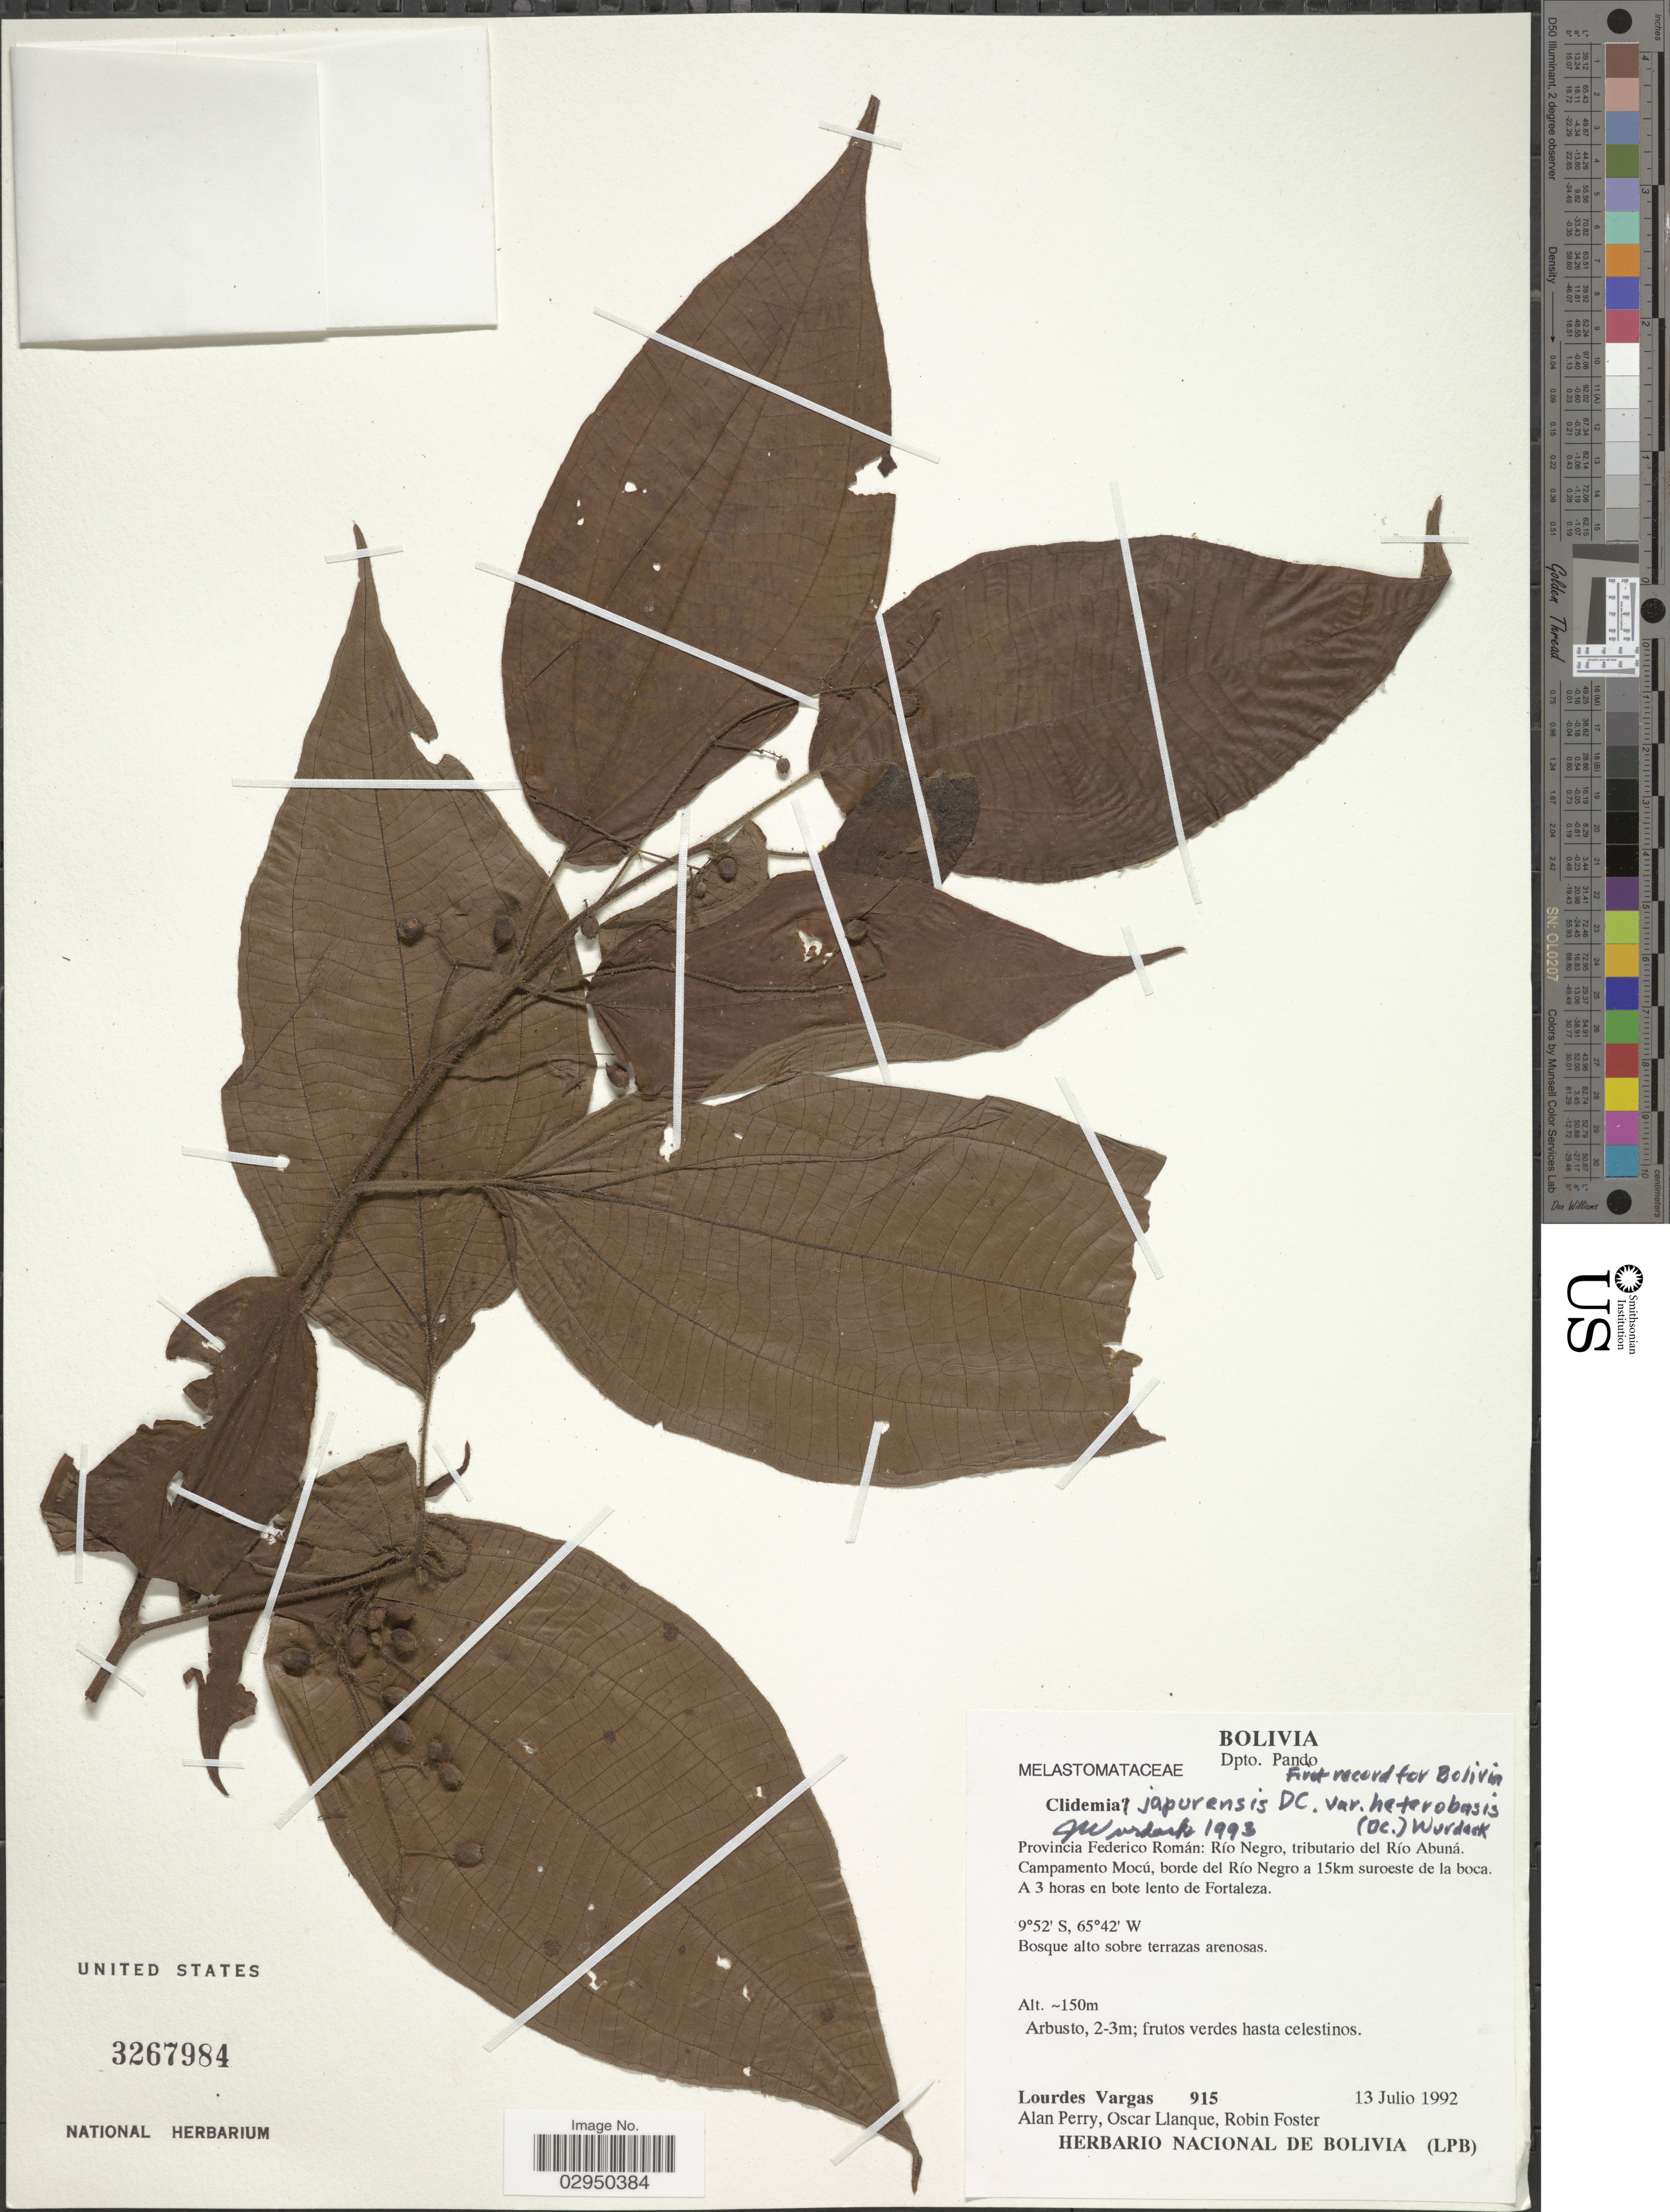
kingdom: Plantae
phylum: Tracheophyta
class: Magnoliopsida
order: Myrtales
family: Melastomataceae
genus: Clidemia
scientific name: Clidemia japurensis var. heterobasis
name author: (DC.) Wurdack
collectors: L. Vargas, A. Perry, O. Llanque & R. B. Foster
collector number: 915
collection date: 1992-07-13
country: Bolivia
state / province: Pando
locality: Dpto. Pando. Provincia Federico Román: Río Negro, tributario del Río Abuná. Campamento Mocú, borde del Río Negro a 15km suroeste de la boca. A 3 horas en bote lento de Fortaleza.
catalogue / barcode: US 3267984